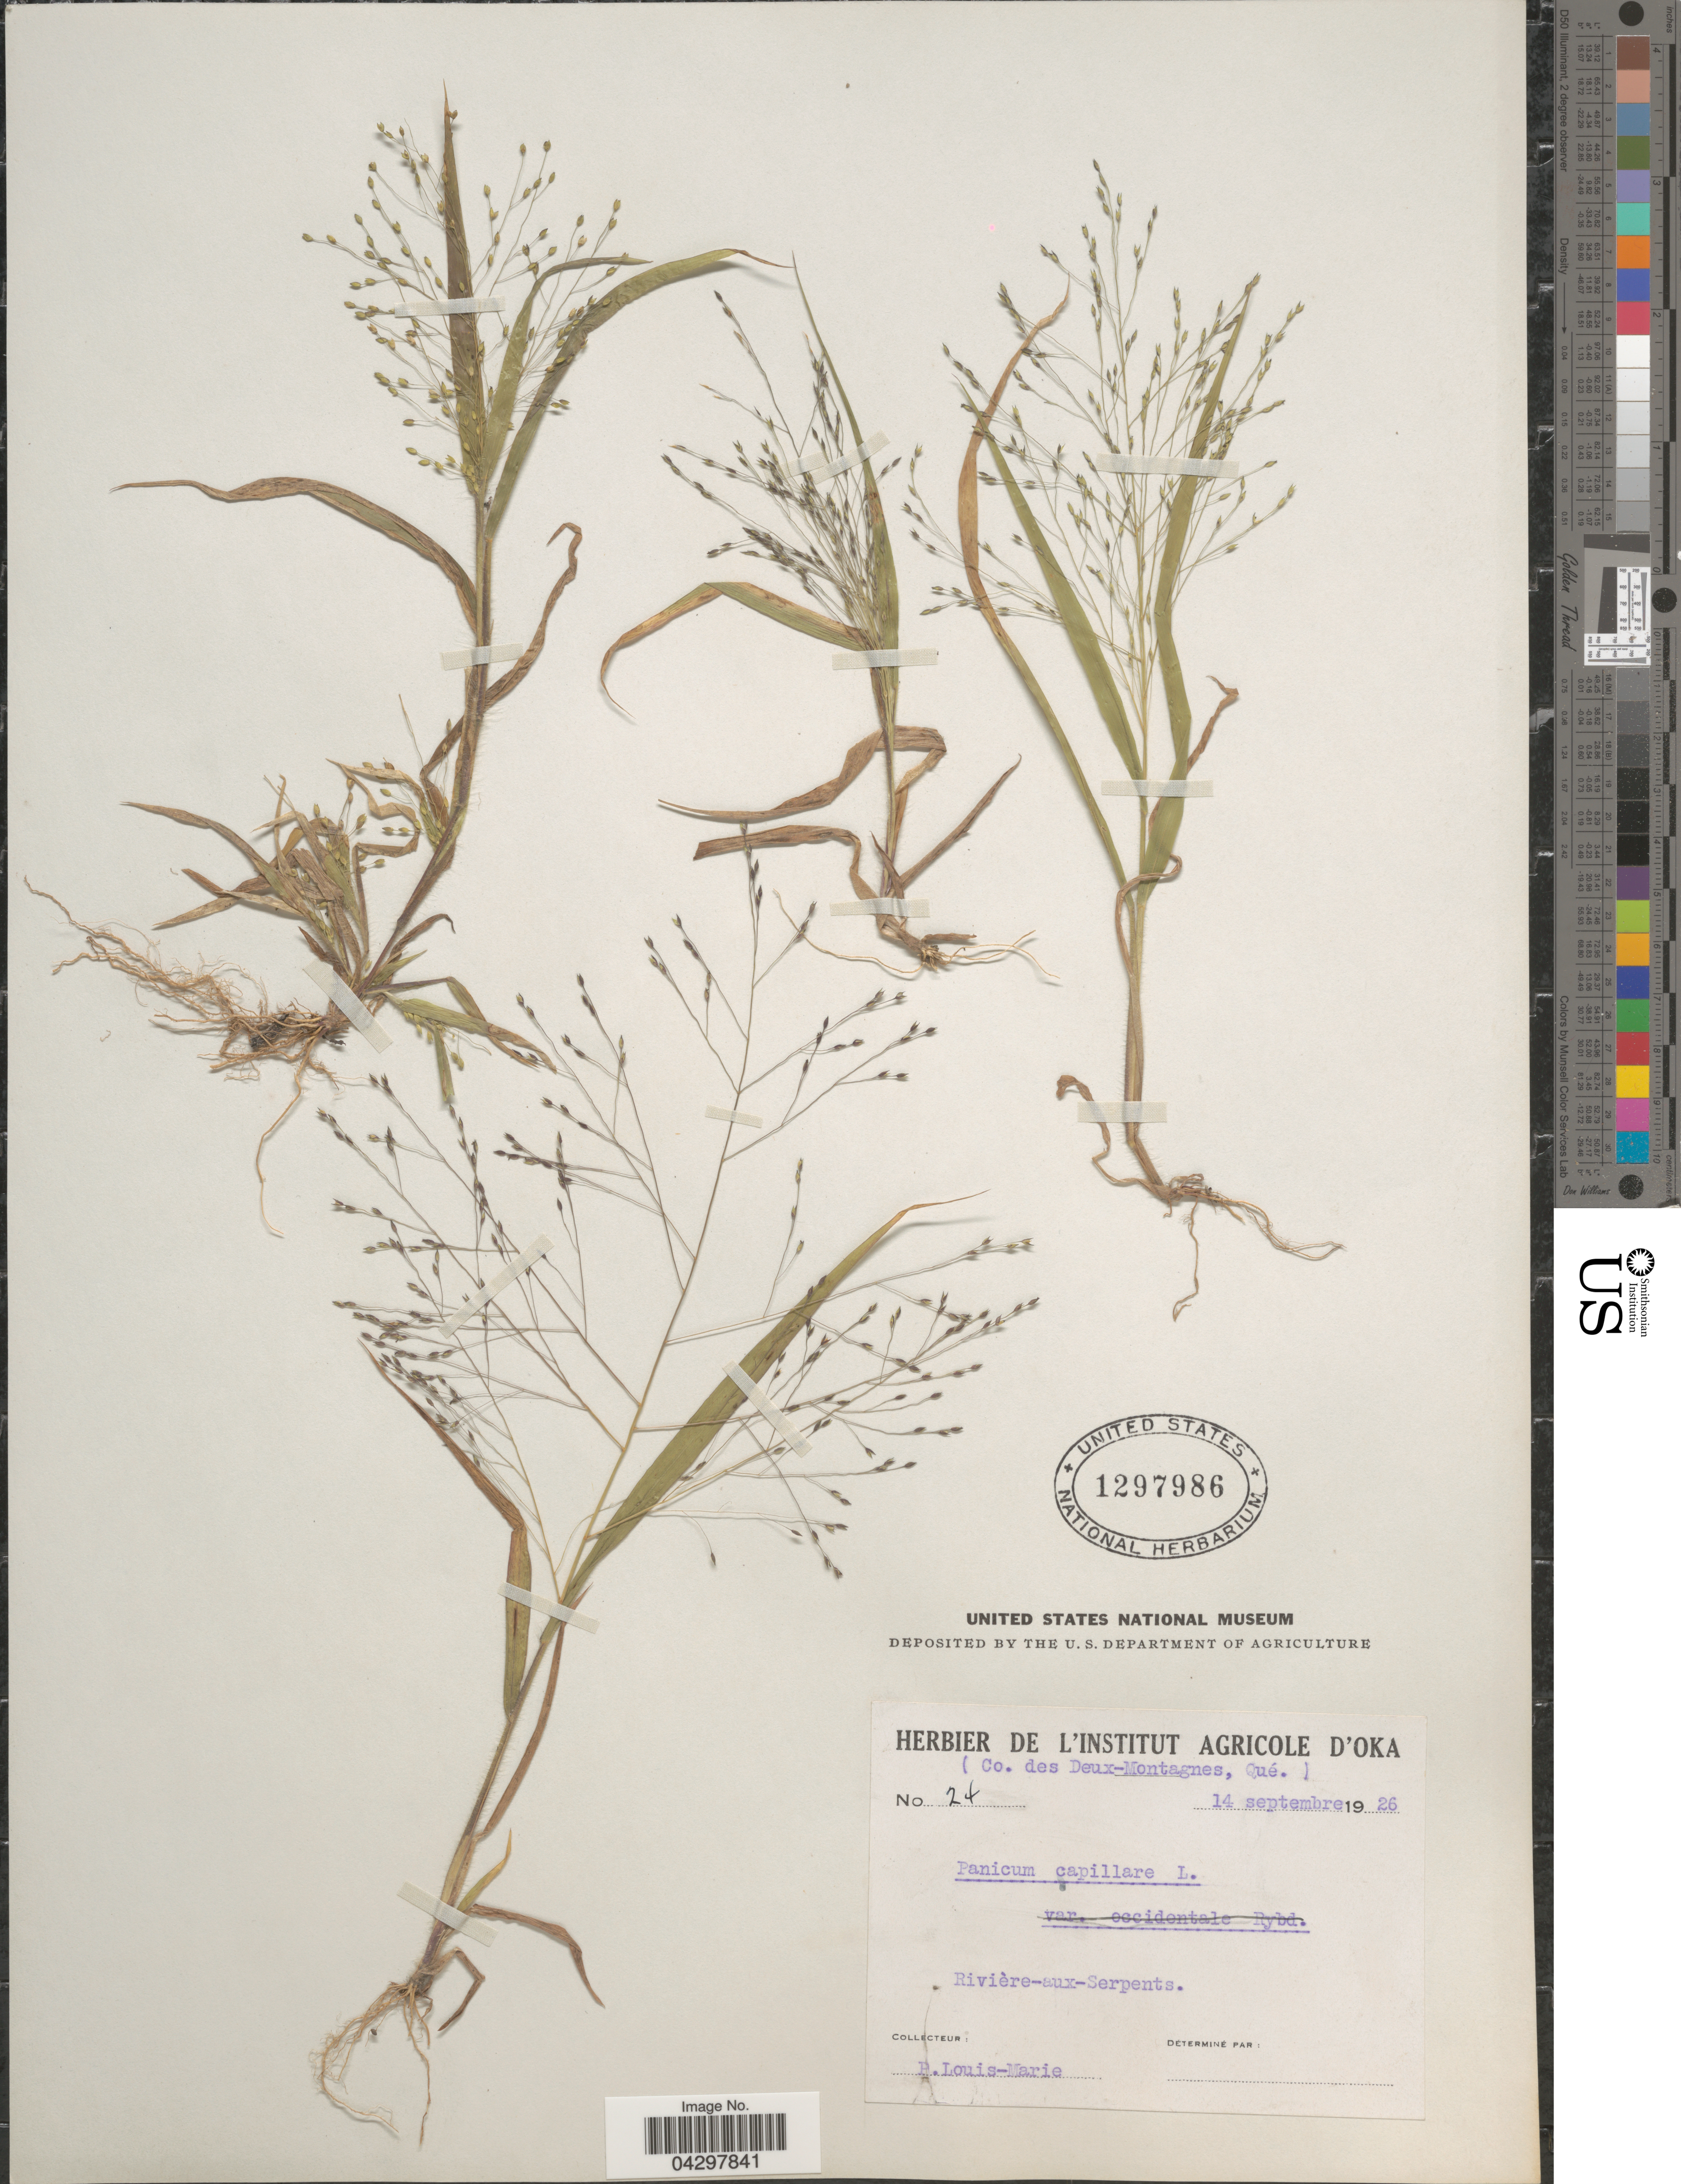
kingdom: Plantae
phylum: Tracheophyta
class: Liliopsida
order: Poales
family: Poaceae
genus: Panicum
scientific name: Panicum capillare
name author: L.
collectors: L.-M. LaLonde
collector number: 24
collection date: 1926-09-14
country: Canada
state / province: Quebec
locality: Co. des Deux-Montagnes. Rivière-aux-Serpents.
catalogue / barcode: US 1297986